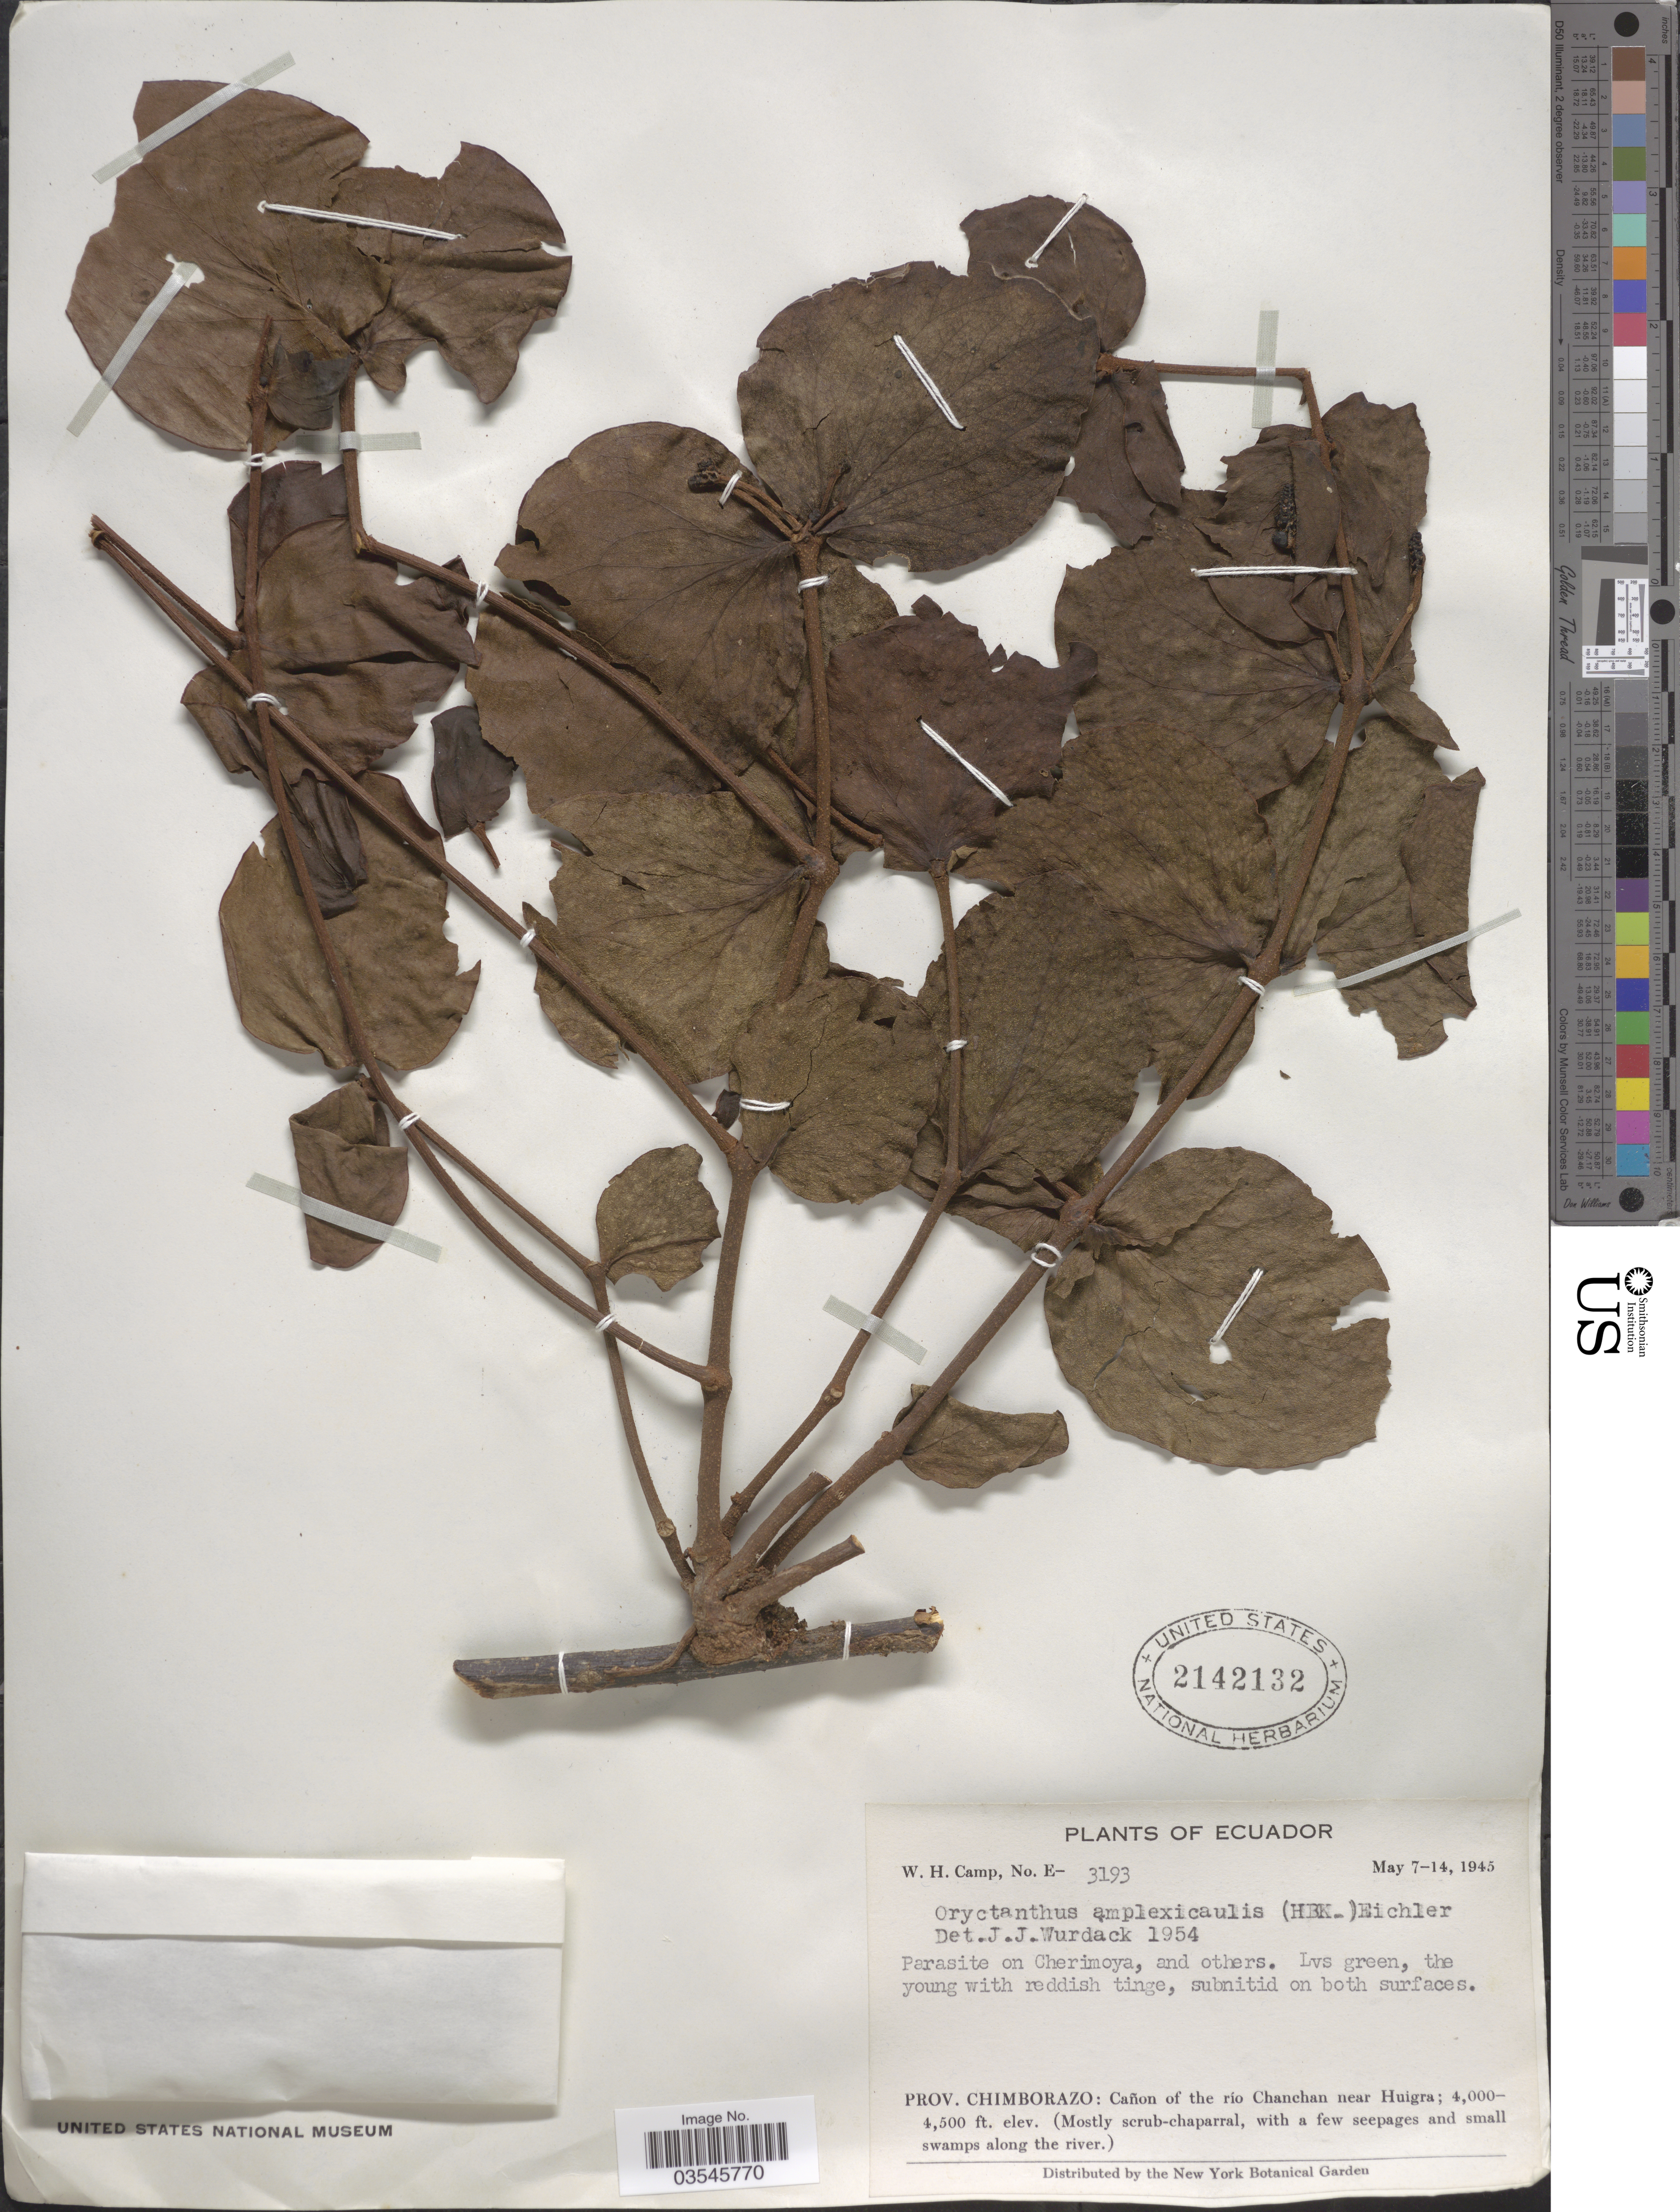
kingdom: Plantae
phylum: Tracheophyta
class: Magnoliopsida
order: Santalales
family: Loranthaceae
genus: Oryctanthus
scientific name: Oryctanthus alveolatus subsp. amplexicaulis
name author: (Kunth) Kuijt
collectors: W. H. Camp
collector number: E-3193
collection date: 1945-05-07/1945-05-14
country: Ecuador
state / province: Chimborazo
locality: Cañon of the río Chanchan near Huigra.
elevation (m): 1219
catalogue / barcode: US 2142132